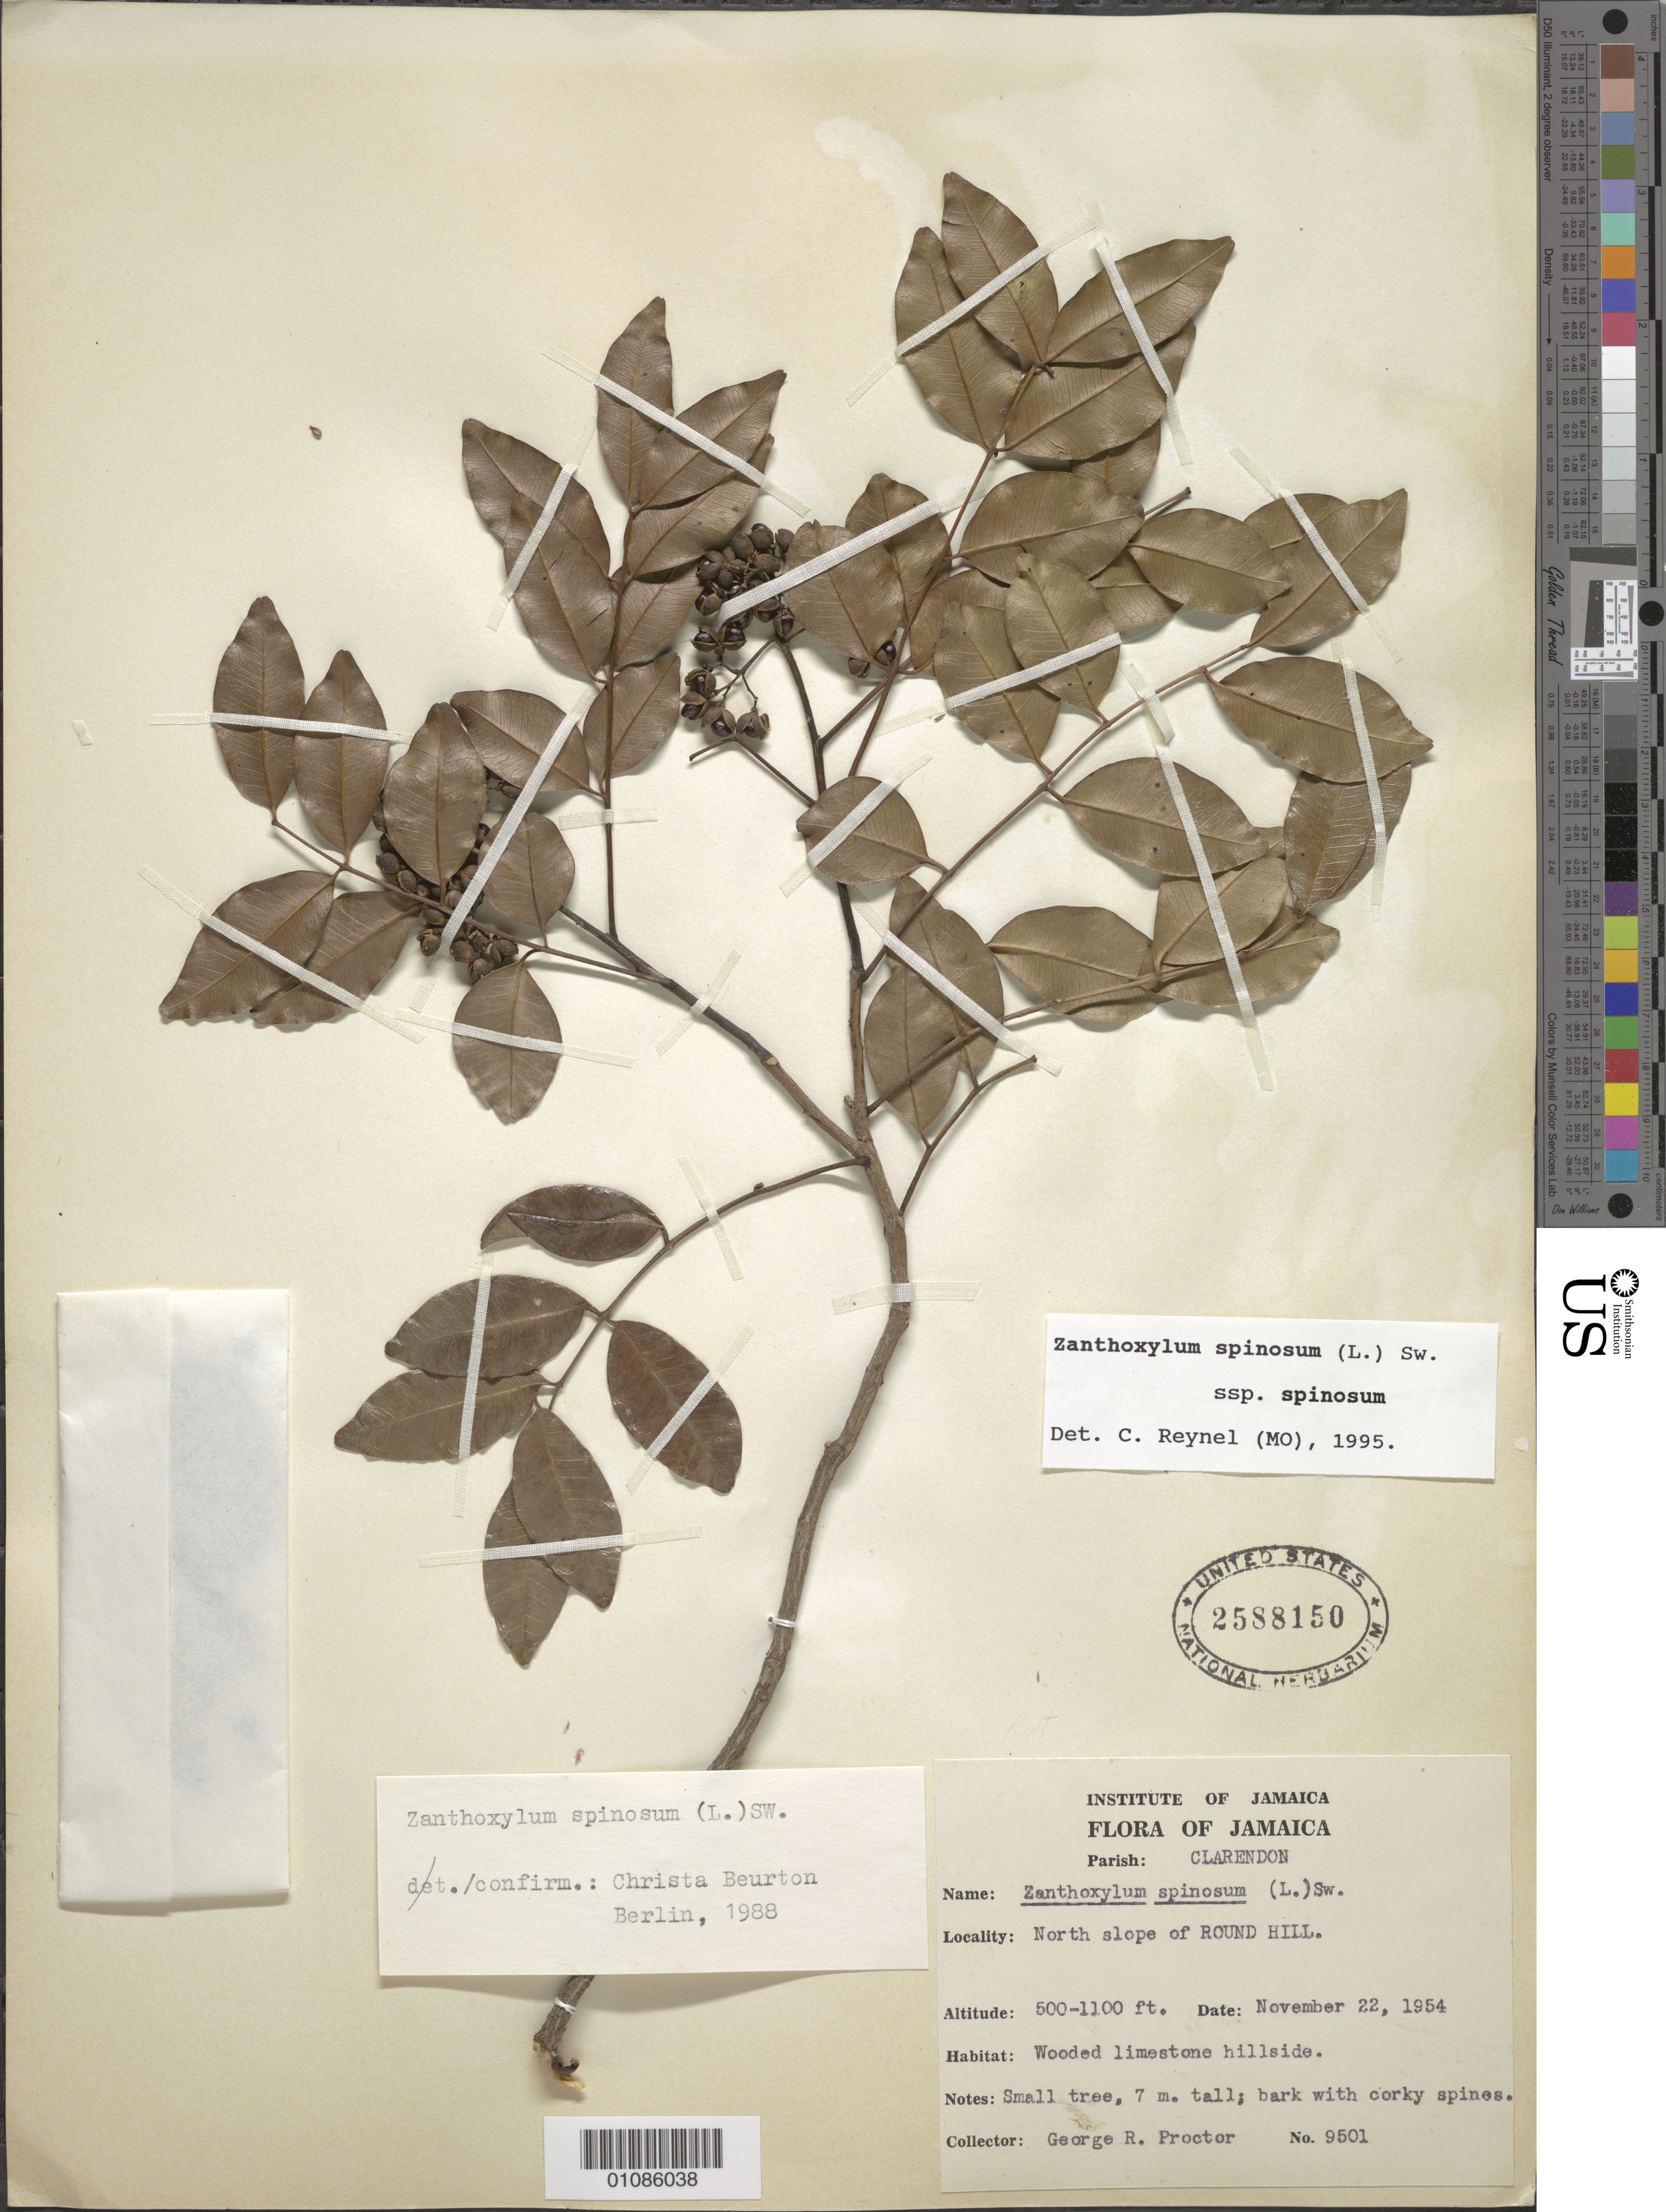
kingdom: Plantae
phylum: Tracheophyta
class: Magnoliopsida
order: Sapindales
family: Rutaceae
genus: Zanthoxylum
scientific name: Zanthoxylum spinosum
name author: (L.) Sw.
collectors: G. R. Proctor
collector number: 9501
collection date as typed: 22 Nov 1954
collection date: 1954-11-22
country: Jamaica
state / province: Clarendon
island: Jamaica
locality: N slope of Round hill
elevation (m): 152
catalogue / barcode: US 2588150